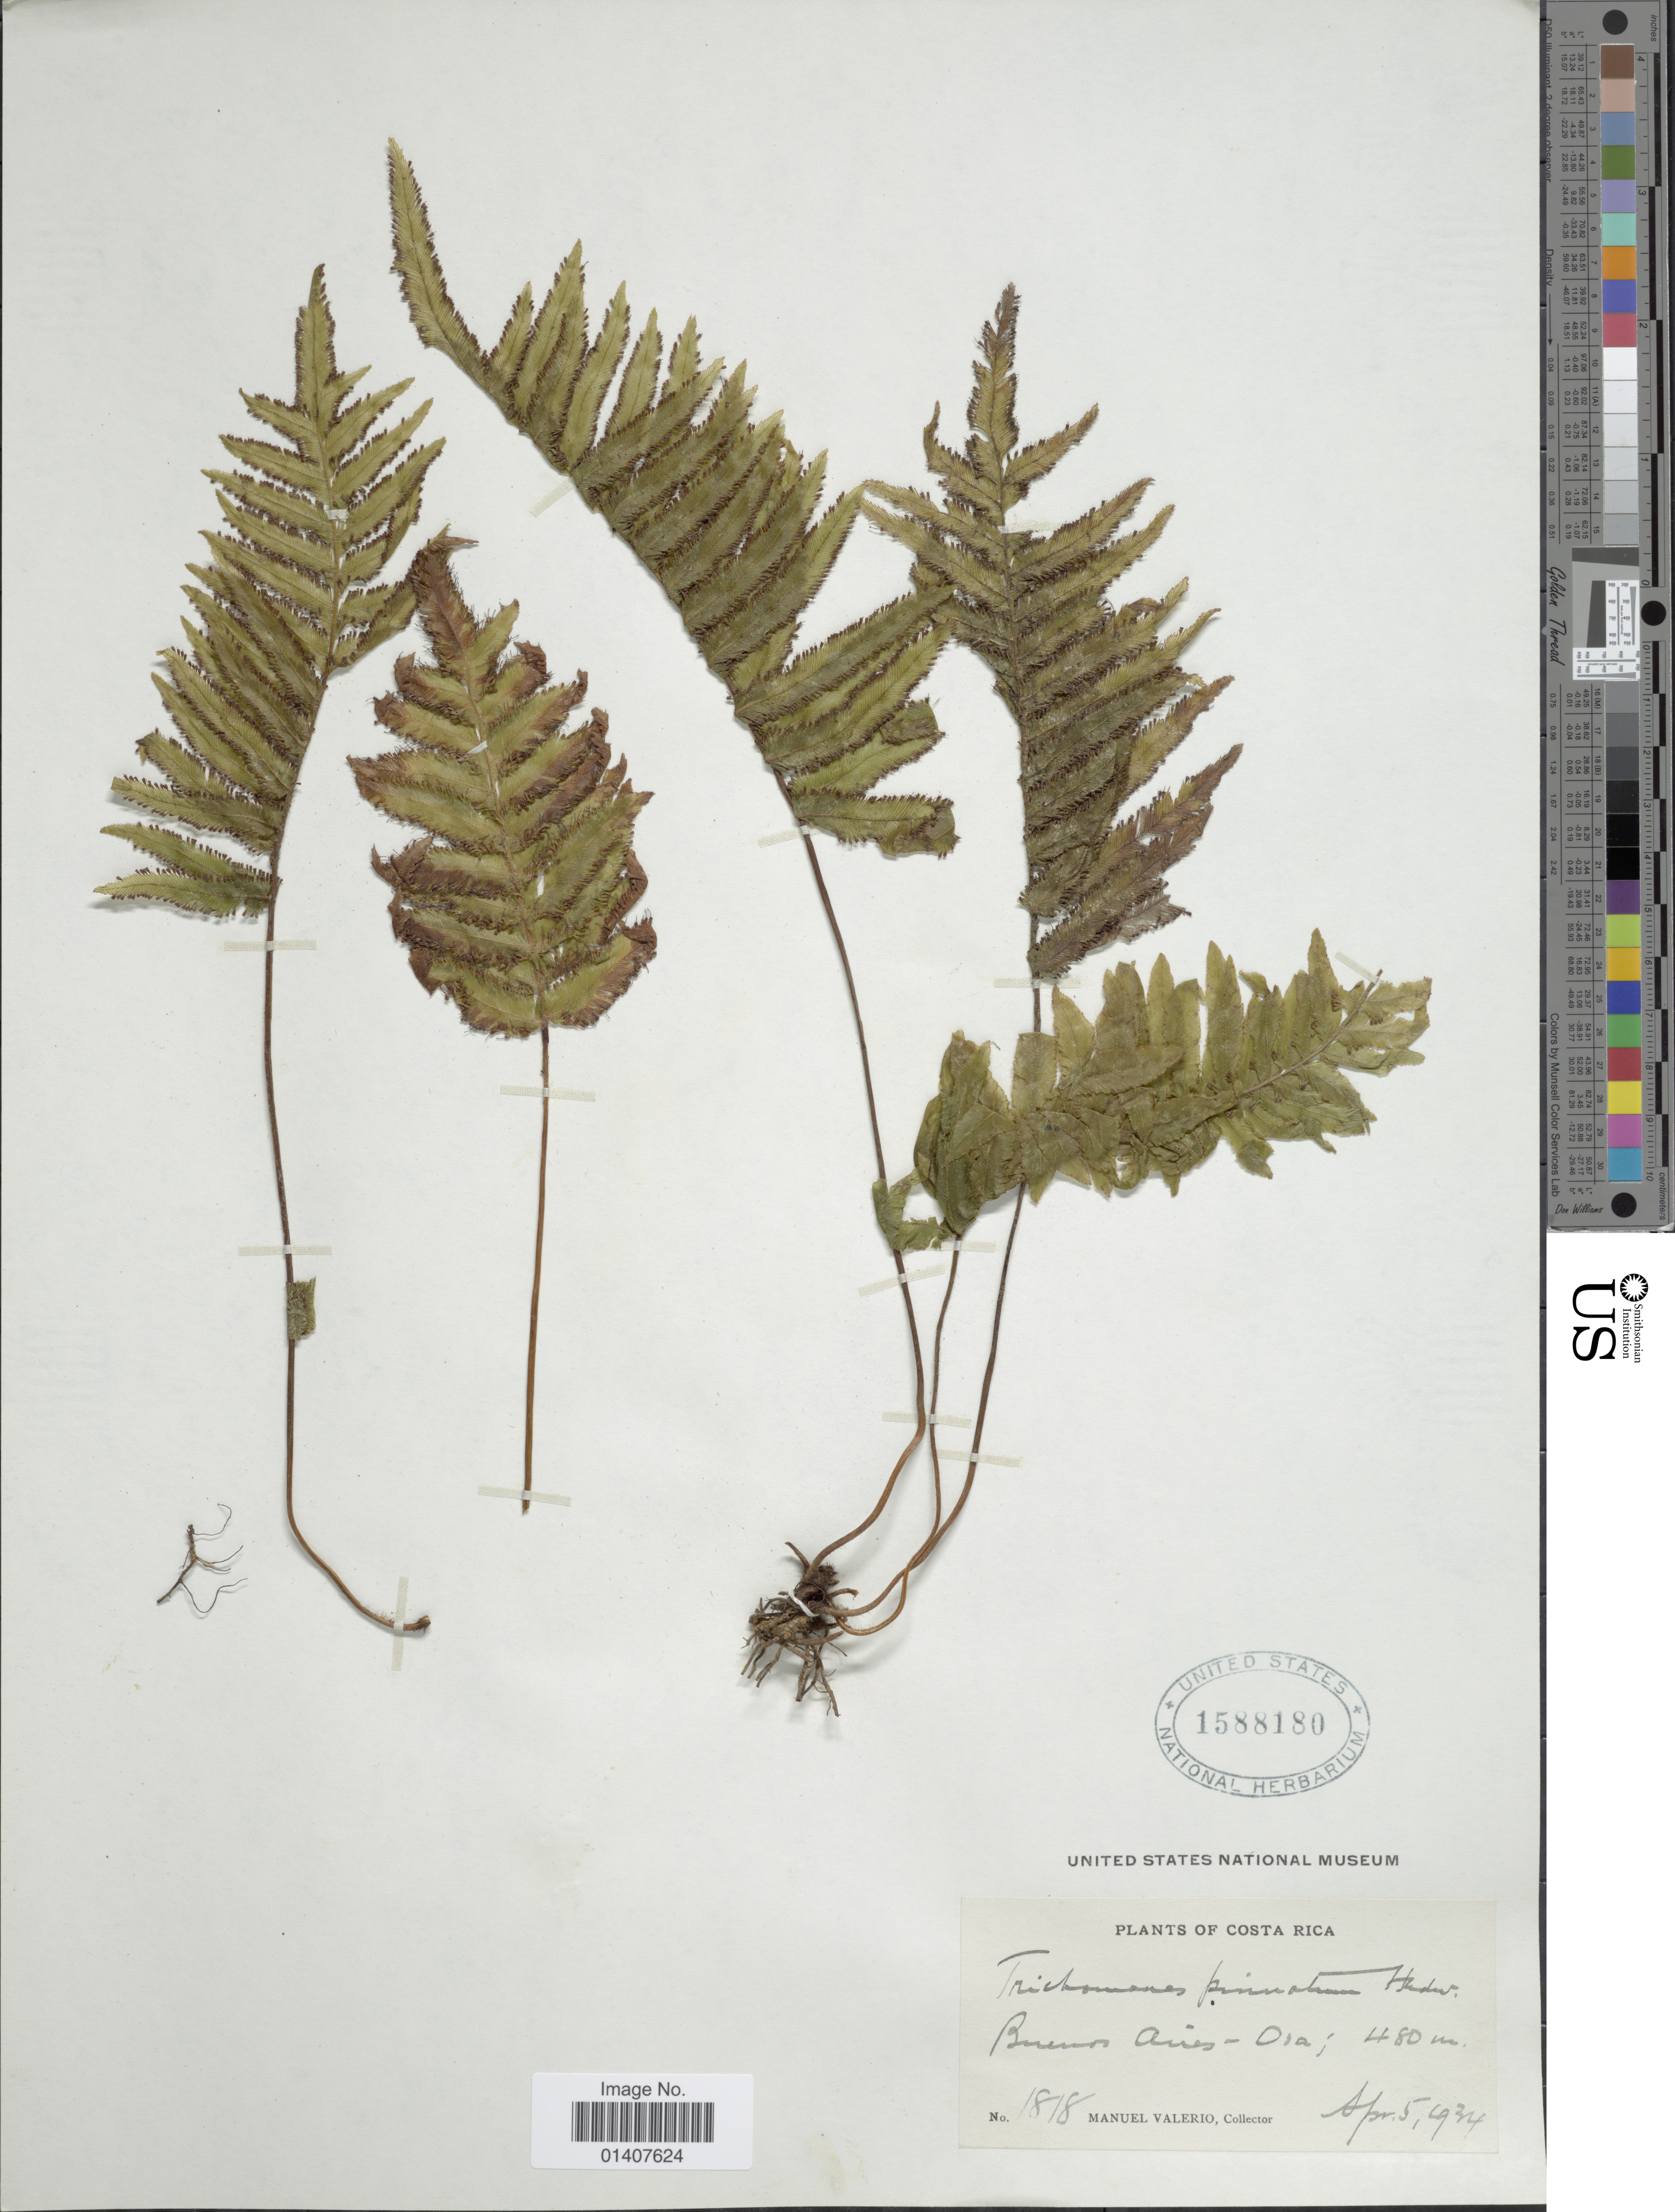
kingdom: Plantae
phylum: Tracheophyta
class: Polypodiopsida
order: Hymenophyllales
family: Hymenophyllaceae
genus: Trichomanes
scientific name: Trichomanes pinnatum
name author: Hedw.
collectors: M. Valerio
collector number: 1818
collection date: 1934-04-05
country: Costa Rica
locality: Buenos Aires-Osa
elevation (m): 480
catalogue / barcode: US 1588180